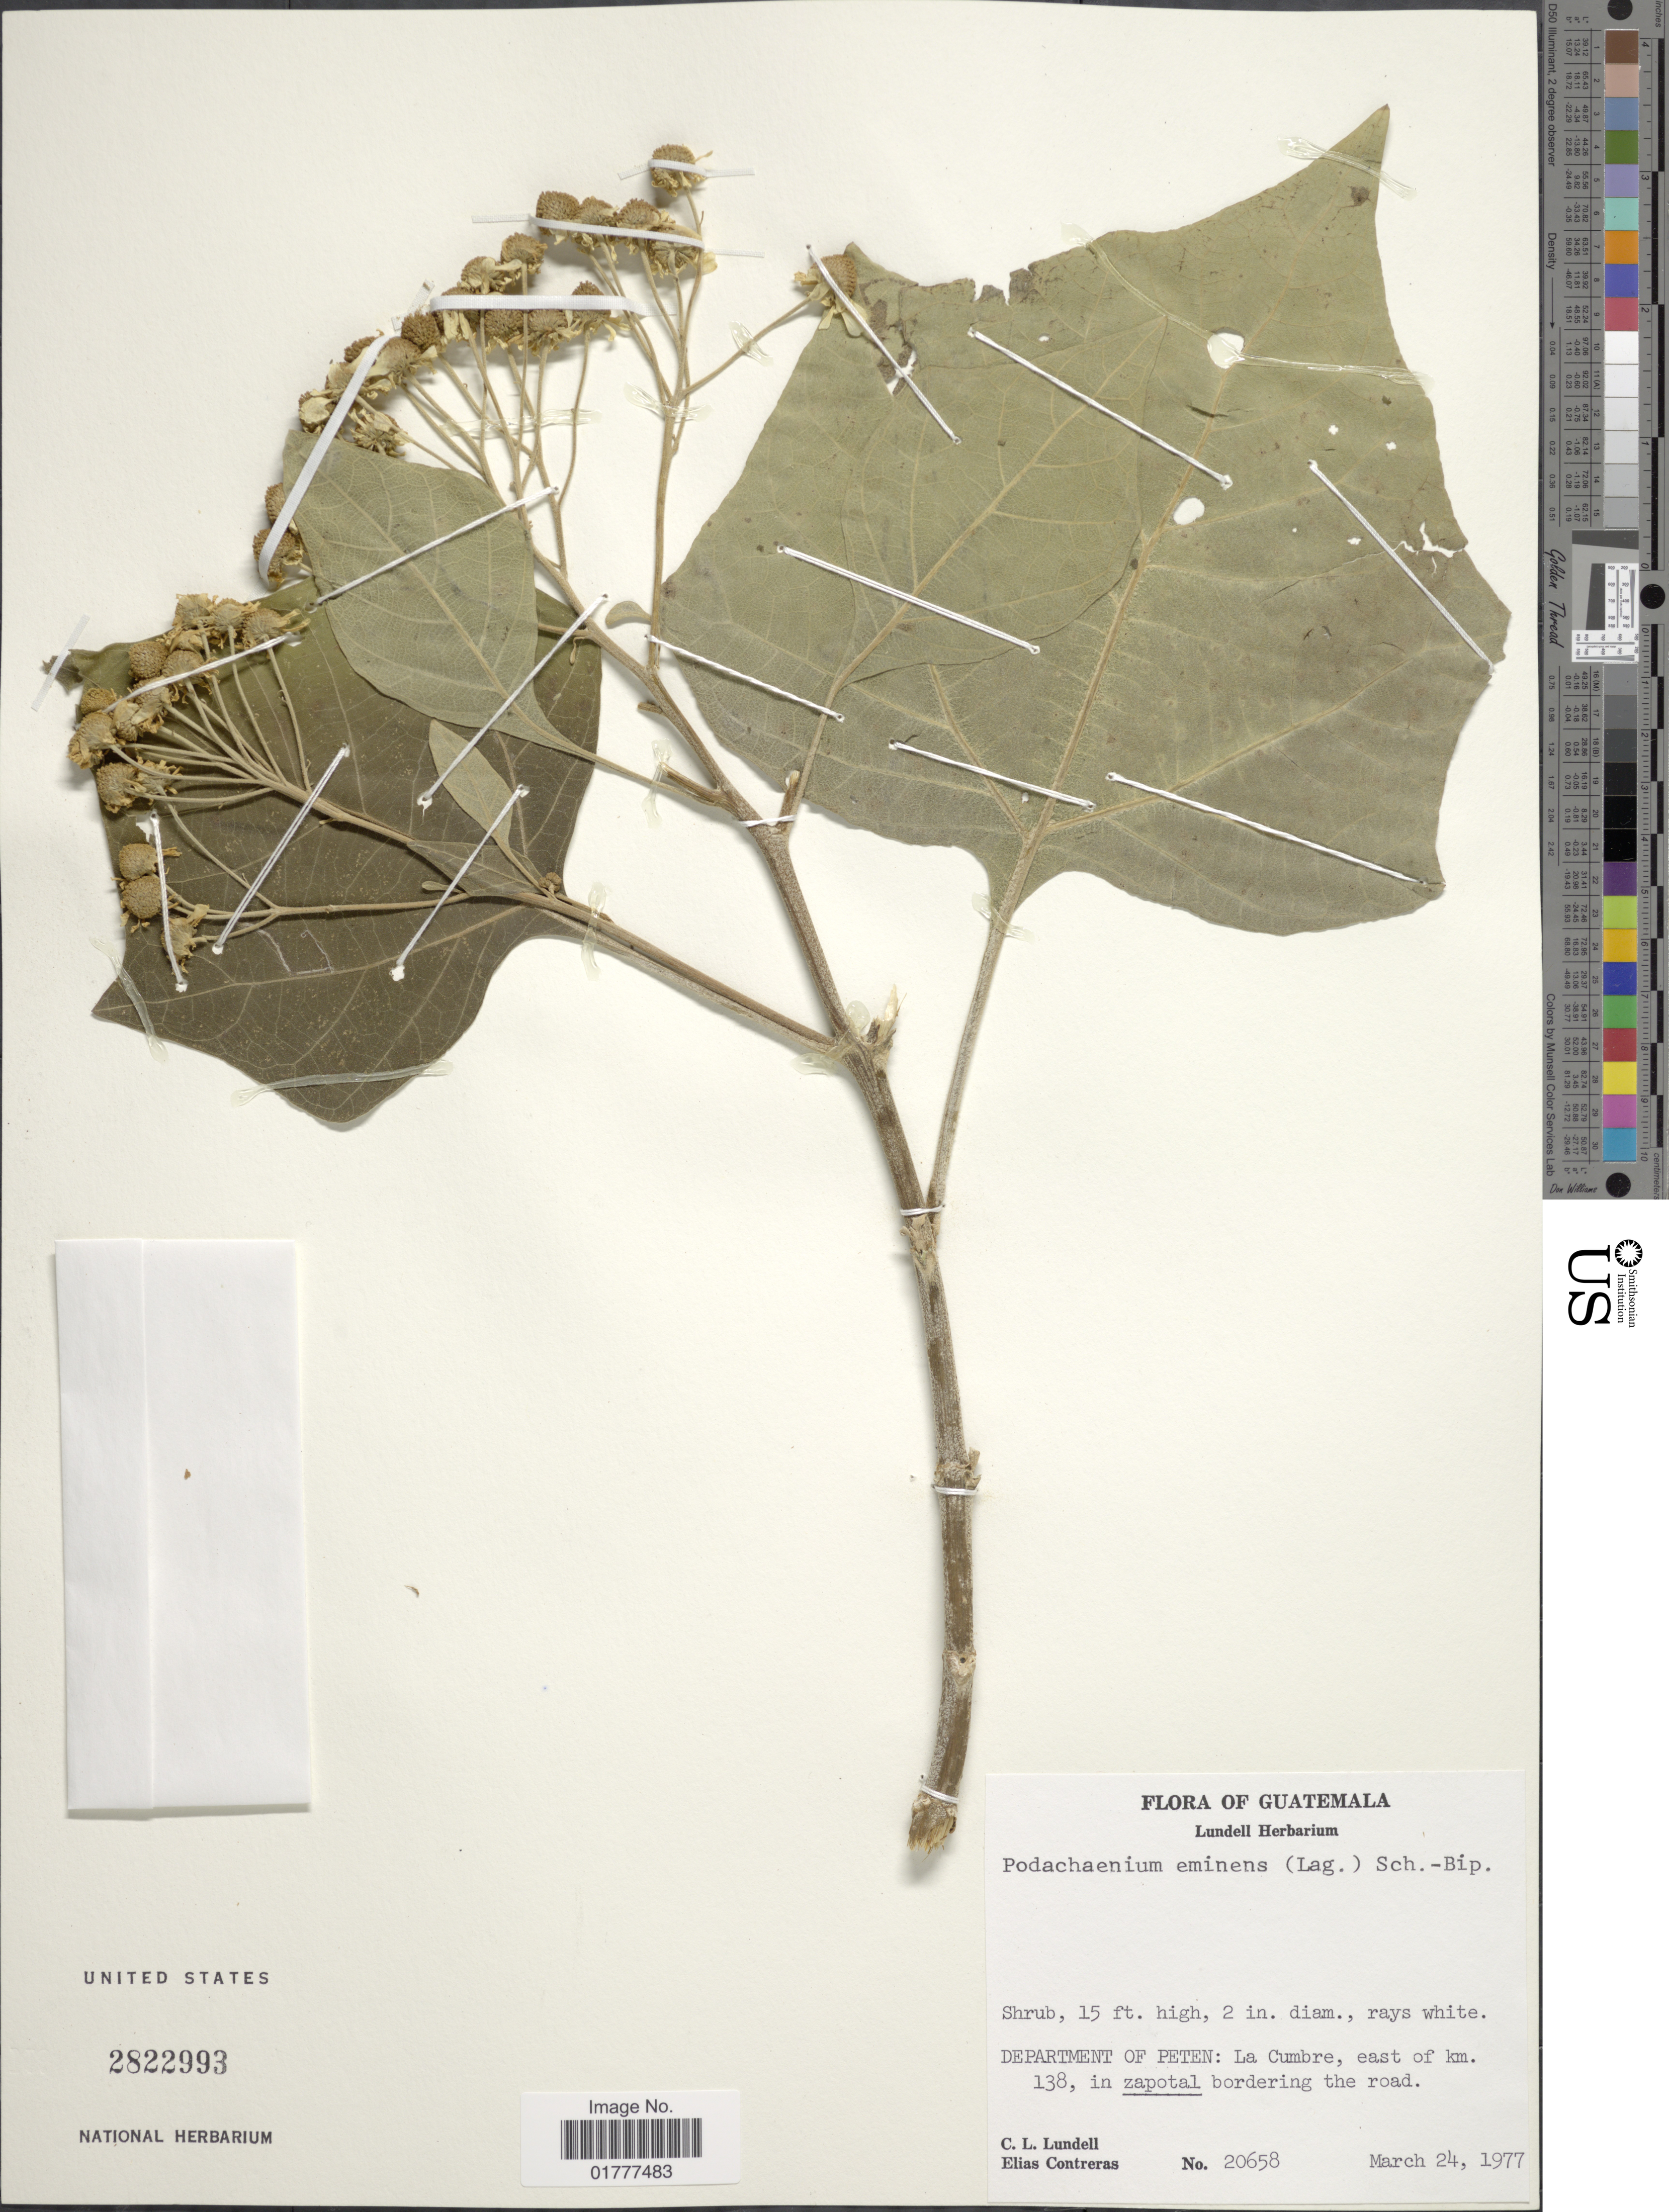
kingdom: Plantae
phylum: Tracheophyta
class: Magnoliopsida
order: Asterales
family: Asteraceae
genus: Podachaenium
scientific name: Podachaenium eminens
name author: (Lag.) Sch. Bip. ex Sch. Bip.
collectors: C. L. Lundell & E. Contreras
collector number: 20658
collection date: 1977-03-24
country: Guatemala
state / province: El Petén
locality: Department of Peten: La Cumbre, east of km 138, in zapotal bordering the road.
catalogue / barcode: US 2822993